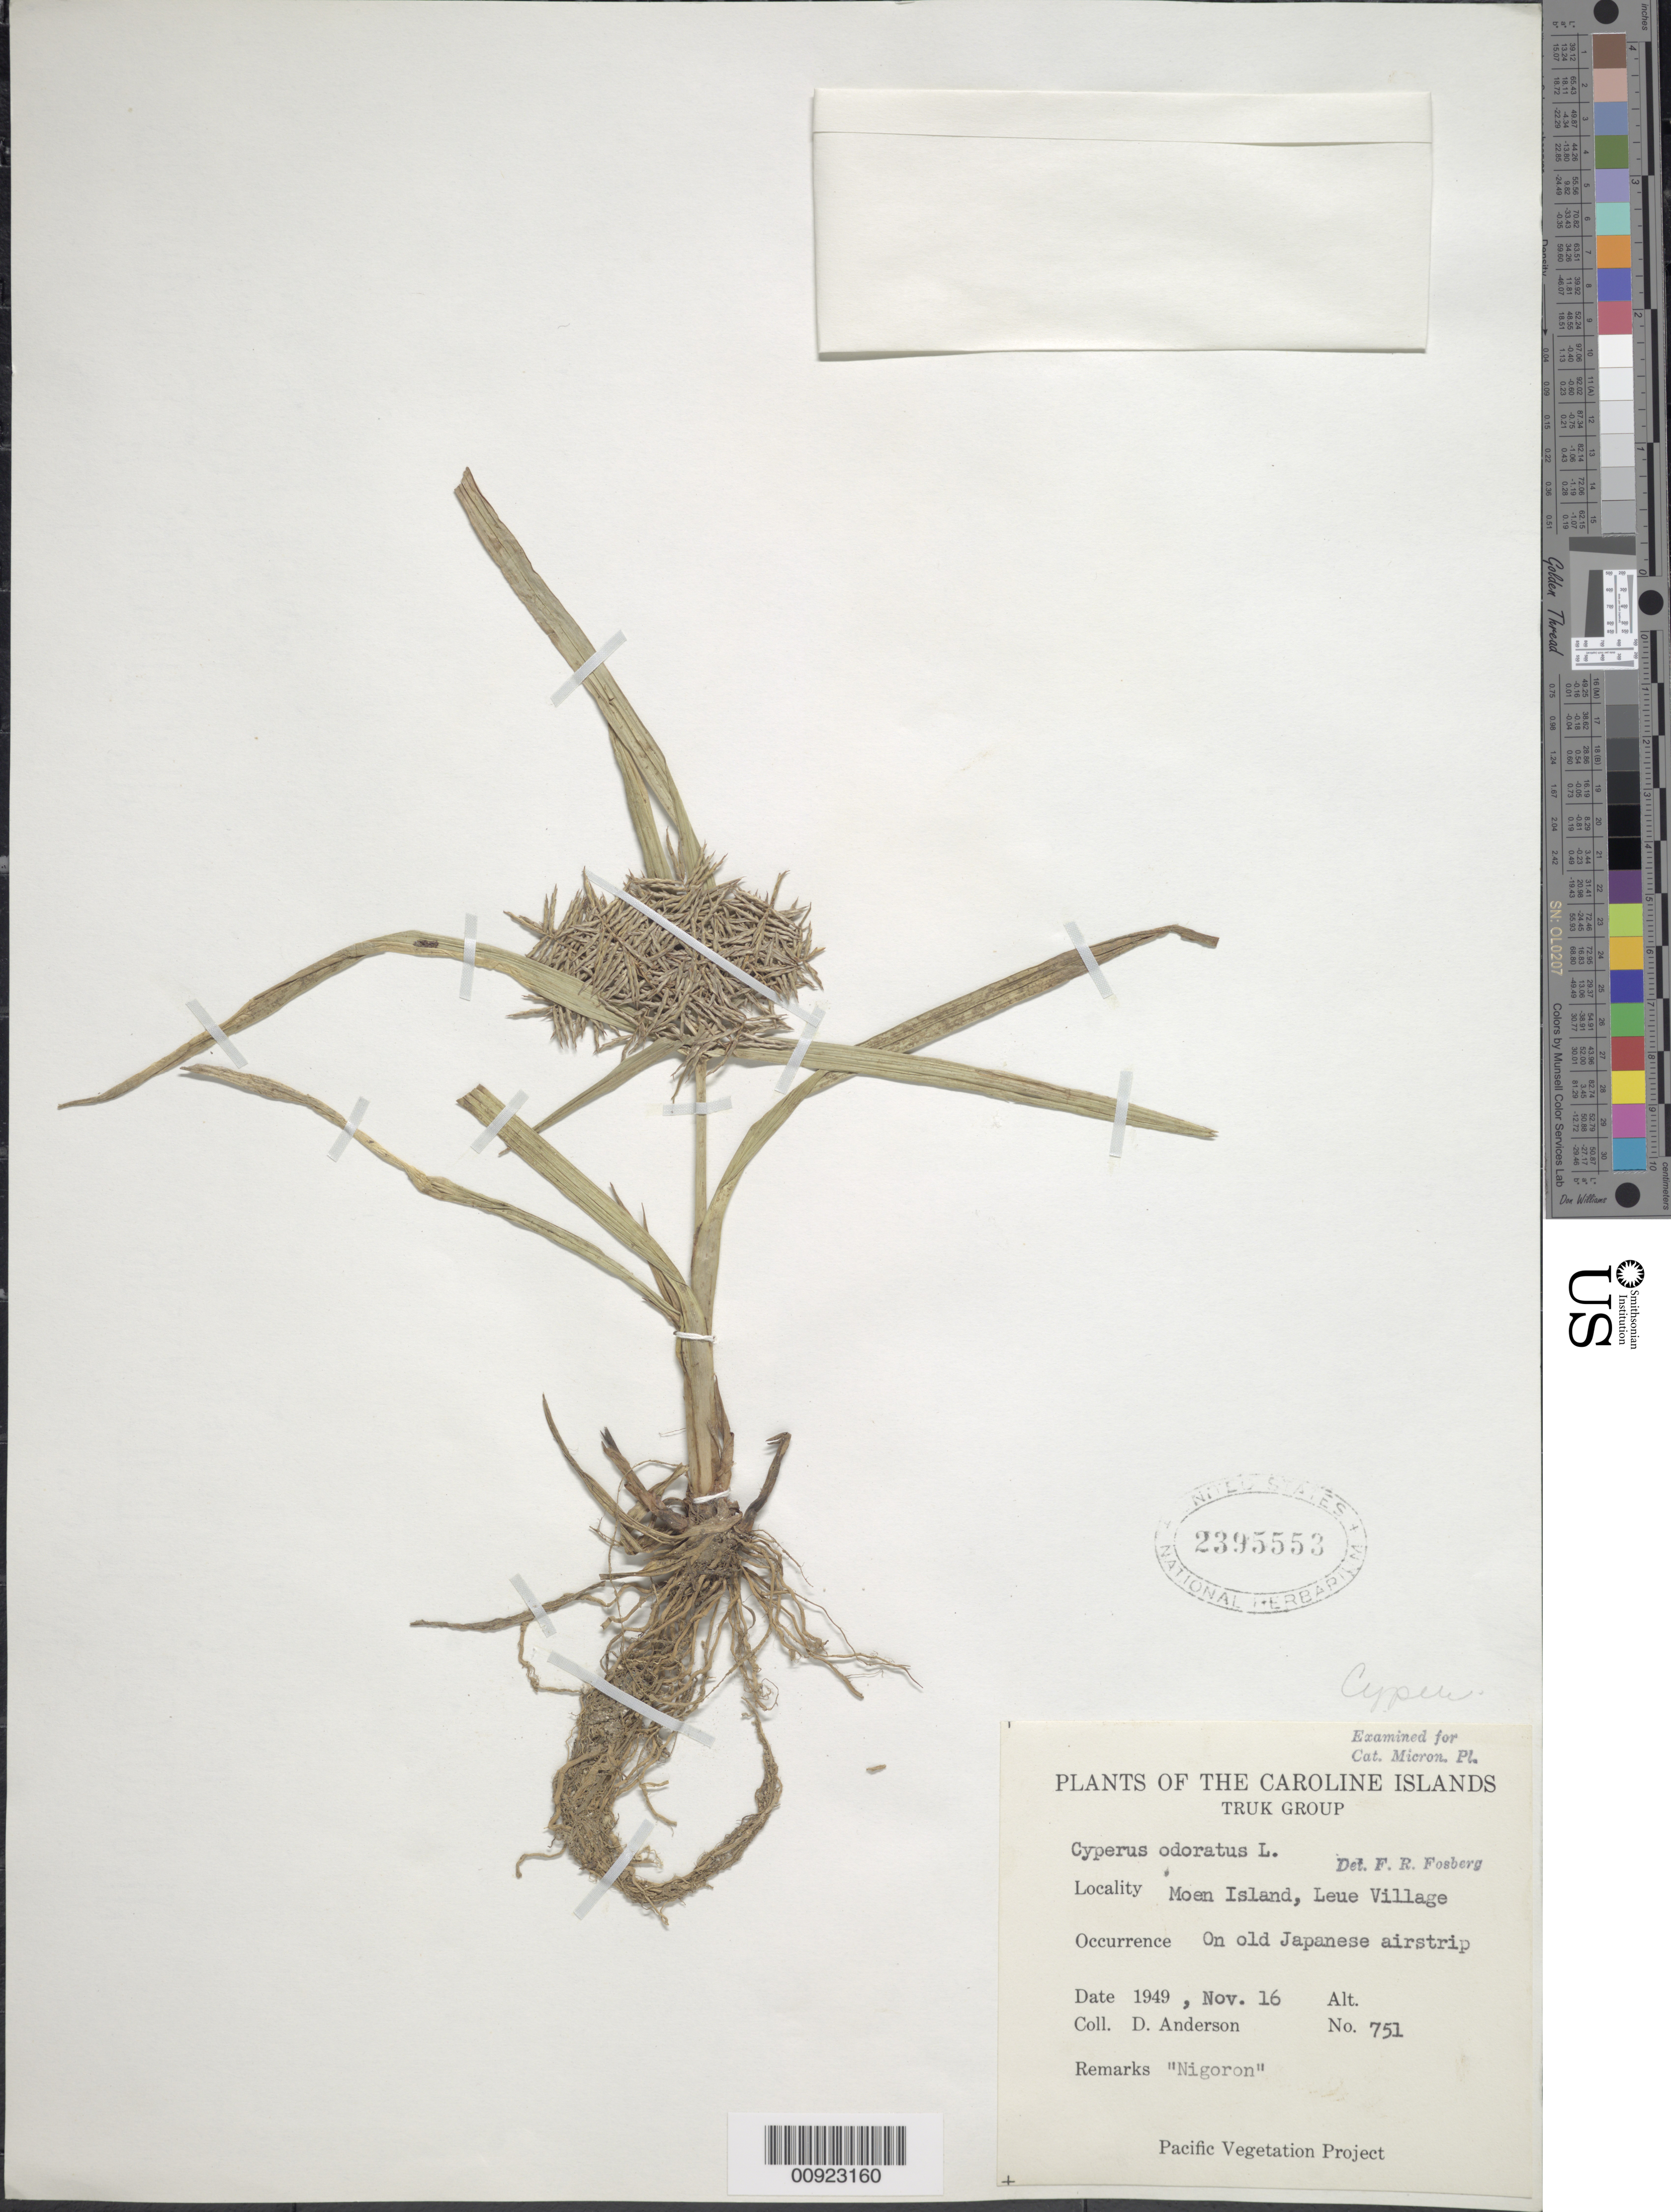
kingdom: Plantae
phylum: Tracheophyta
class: Liliopsida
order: Poales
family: Cyperaceae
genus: Cyperus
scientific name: Cyperus odoratus var. odoratus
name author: L.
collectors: D. Anderson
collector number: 751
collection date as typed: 16 Nov 1949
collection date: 1949-11-16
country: Micronesia, Federated States of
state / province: Truk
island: Moen [Wono]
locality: Leue Village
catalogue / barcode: US 923160